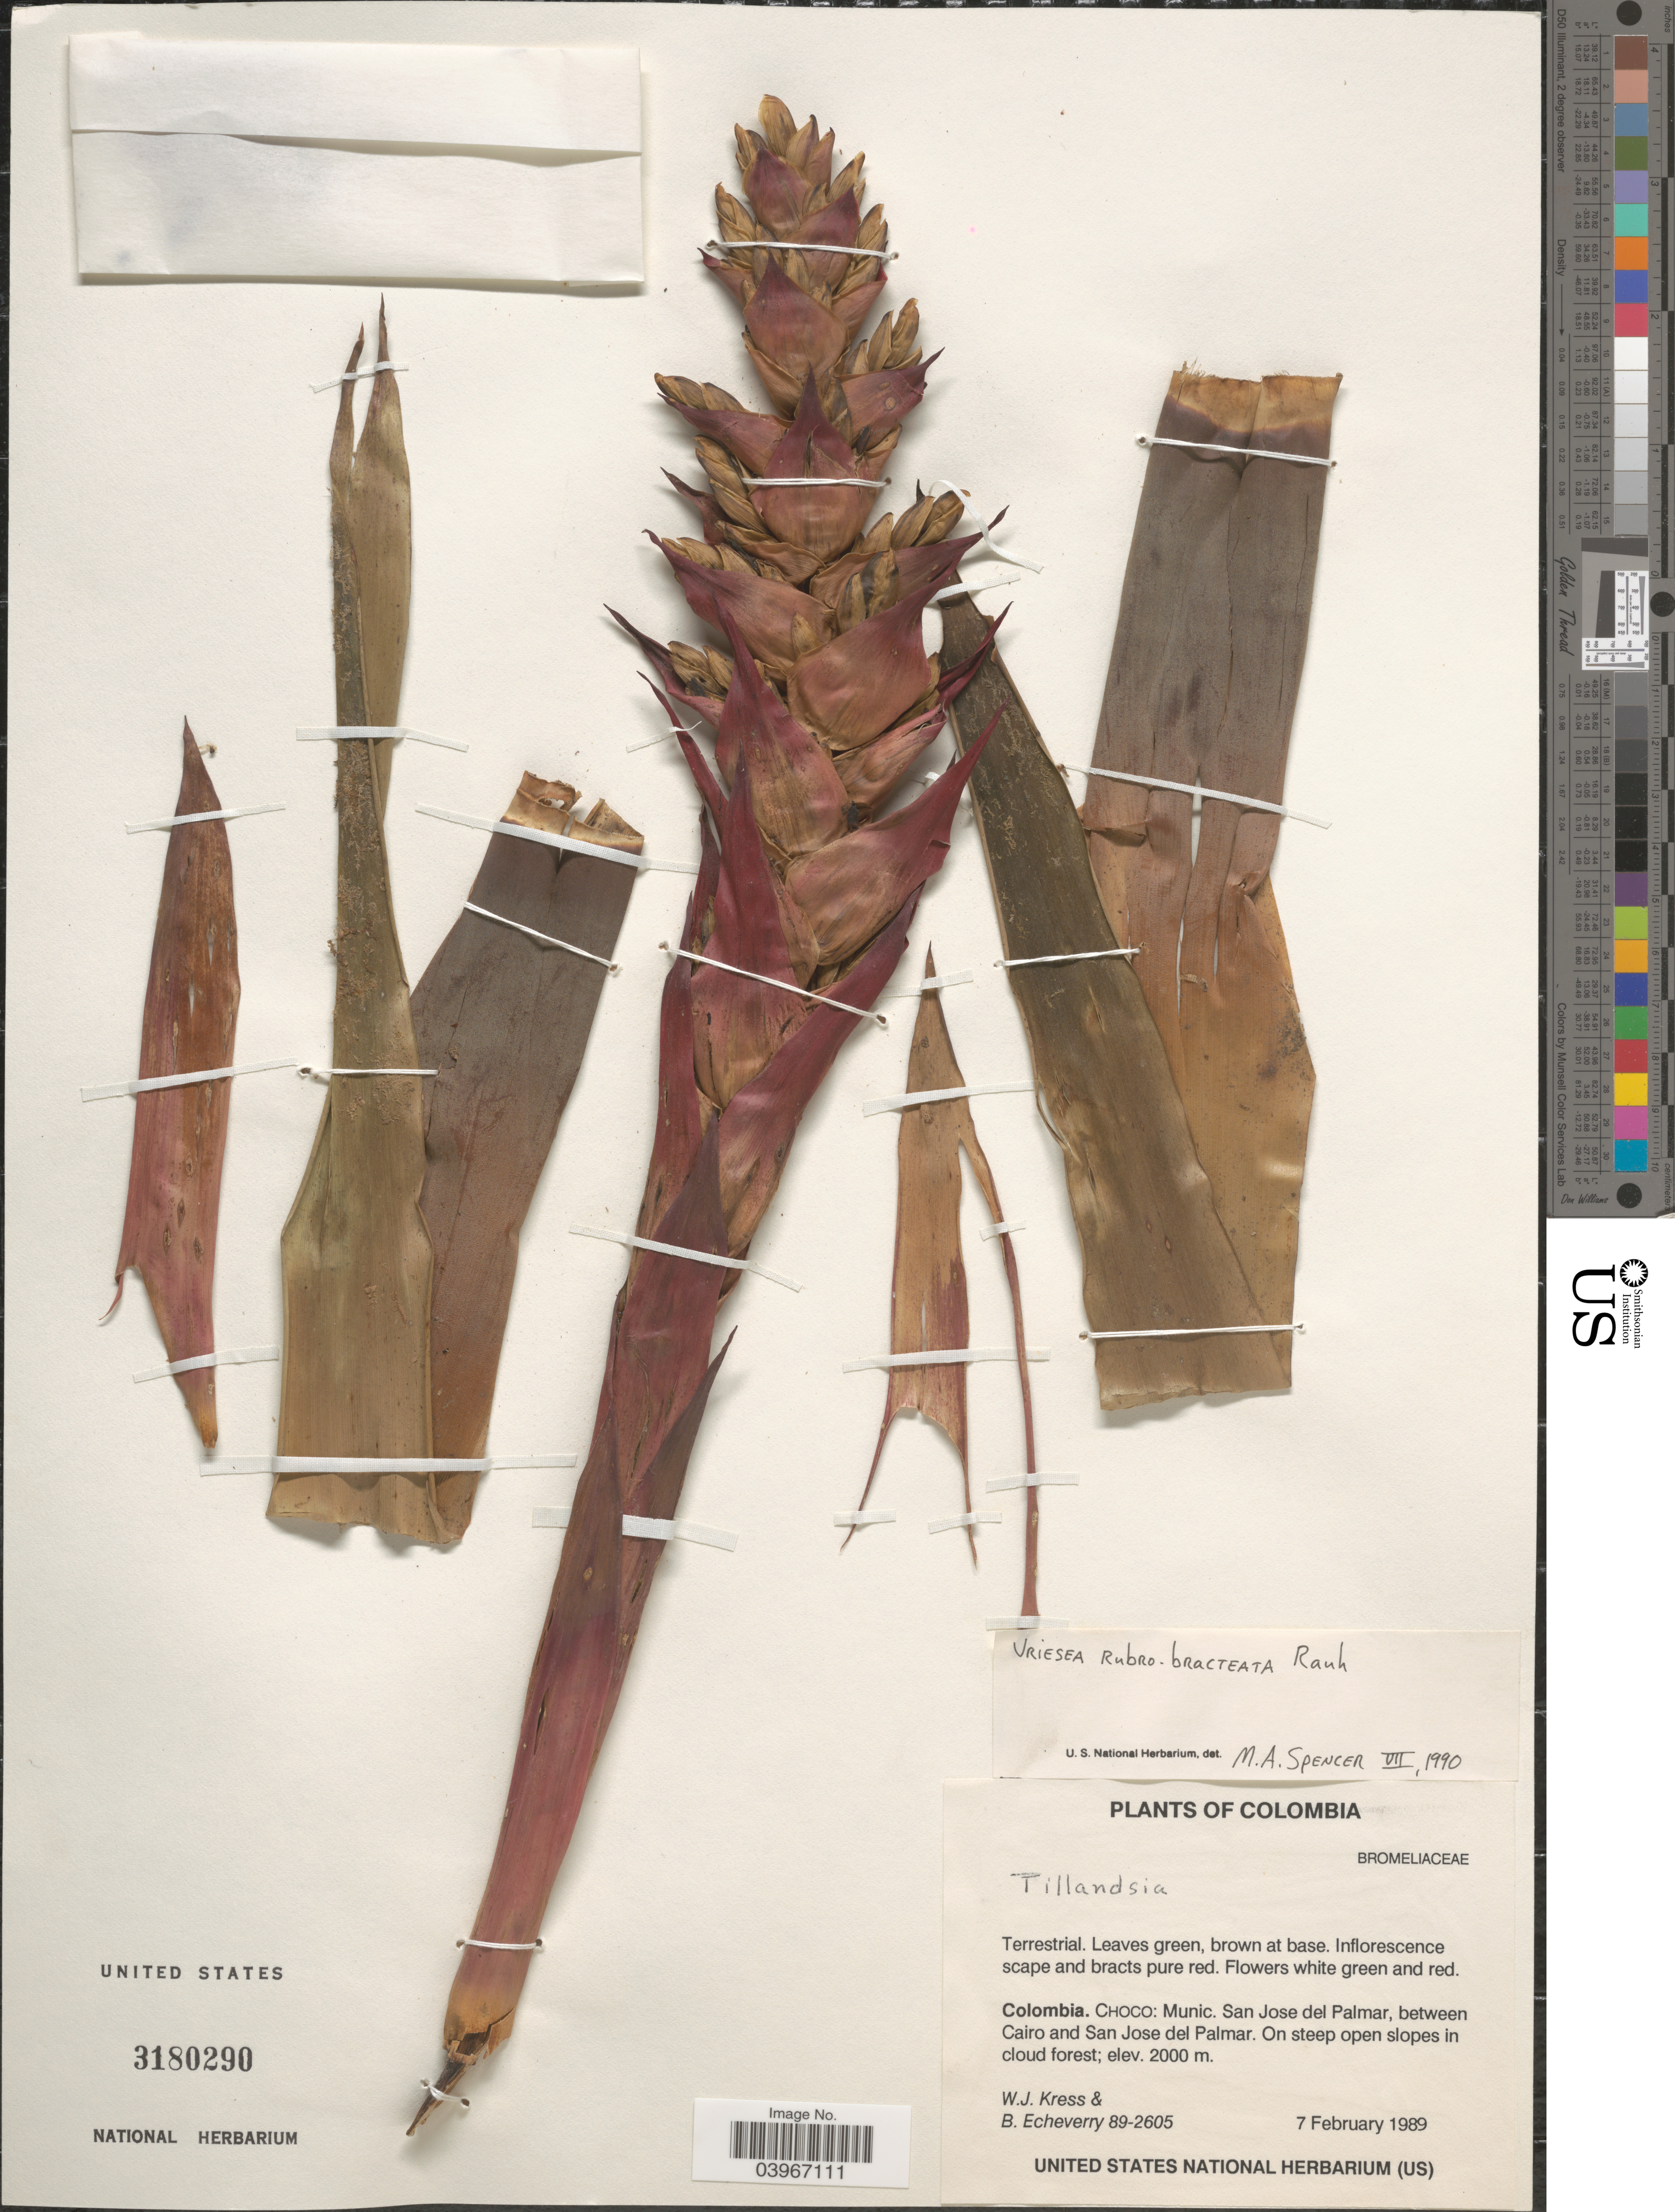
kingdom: Plantae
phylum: Tracheophyta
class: Liliopsida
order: Poales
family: Bromeliaceae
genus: Vriesea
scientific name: Vriesea rubro-bracteata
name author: Rauh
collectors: W. J. Kress & B. Echeverry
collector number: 89-2605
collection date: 1989-02-07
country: Colombia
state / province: Chocó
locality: Munic. San Jose del Palmar, between Cairo and San Jose del Palmar.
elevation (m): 2000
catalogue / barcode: US 3180290